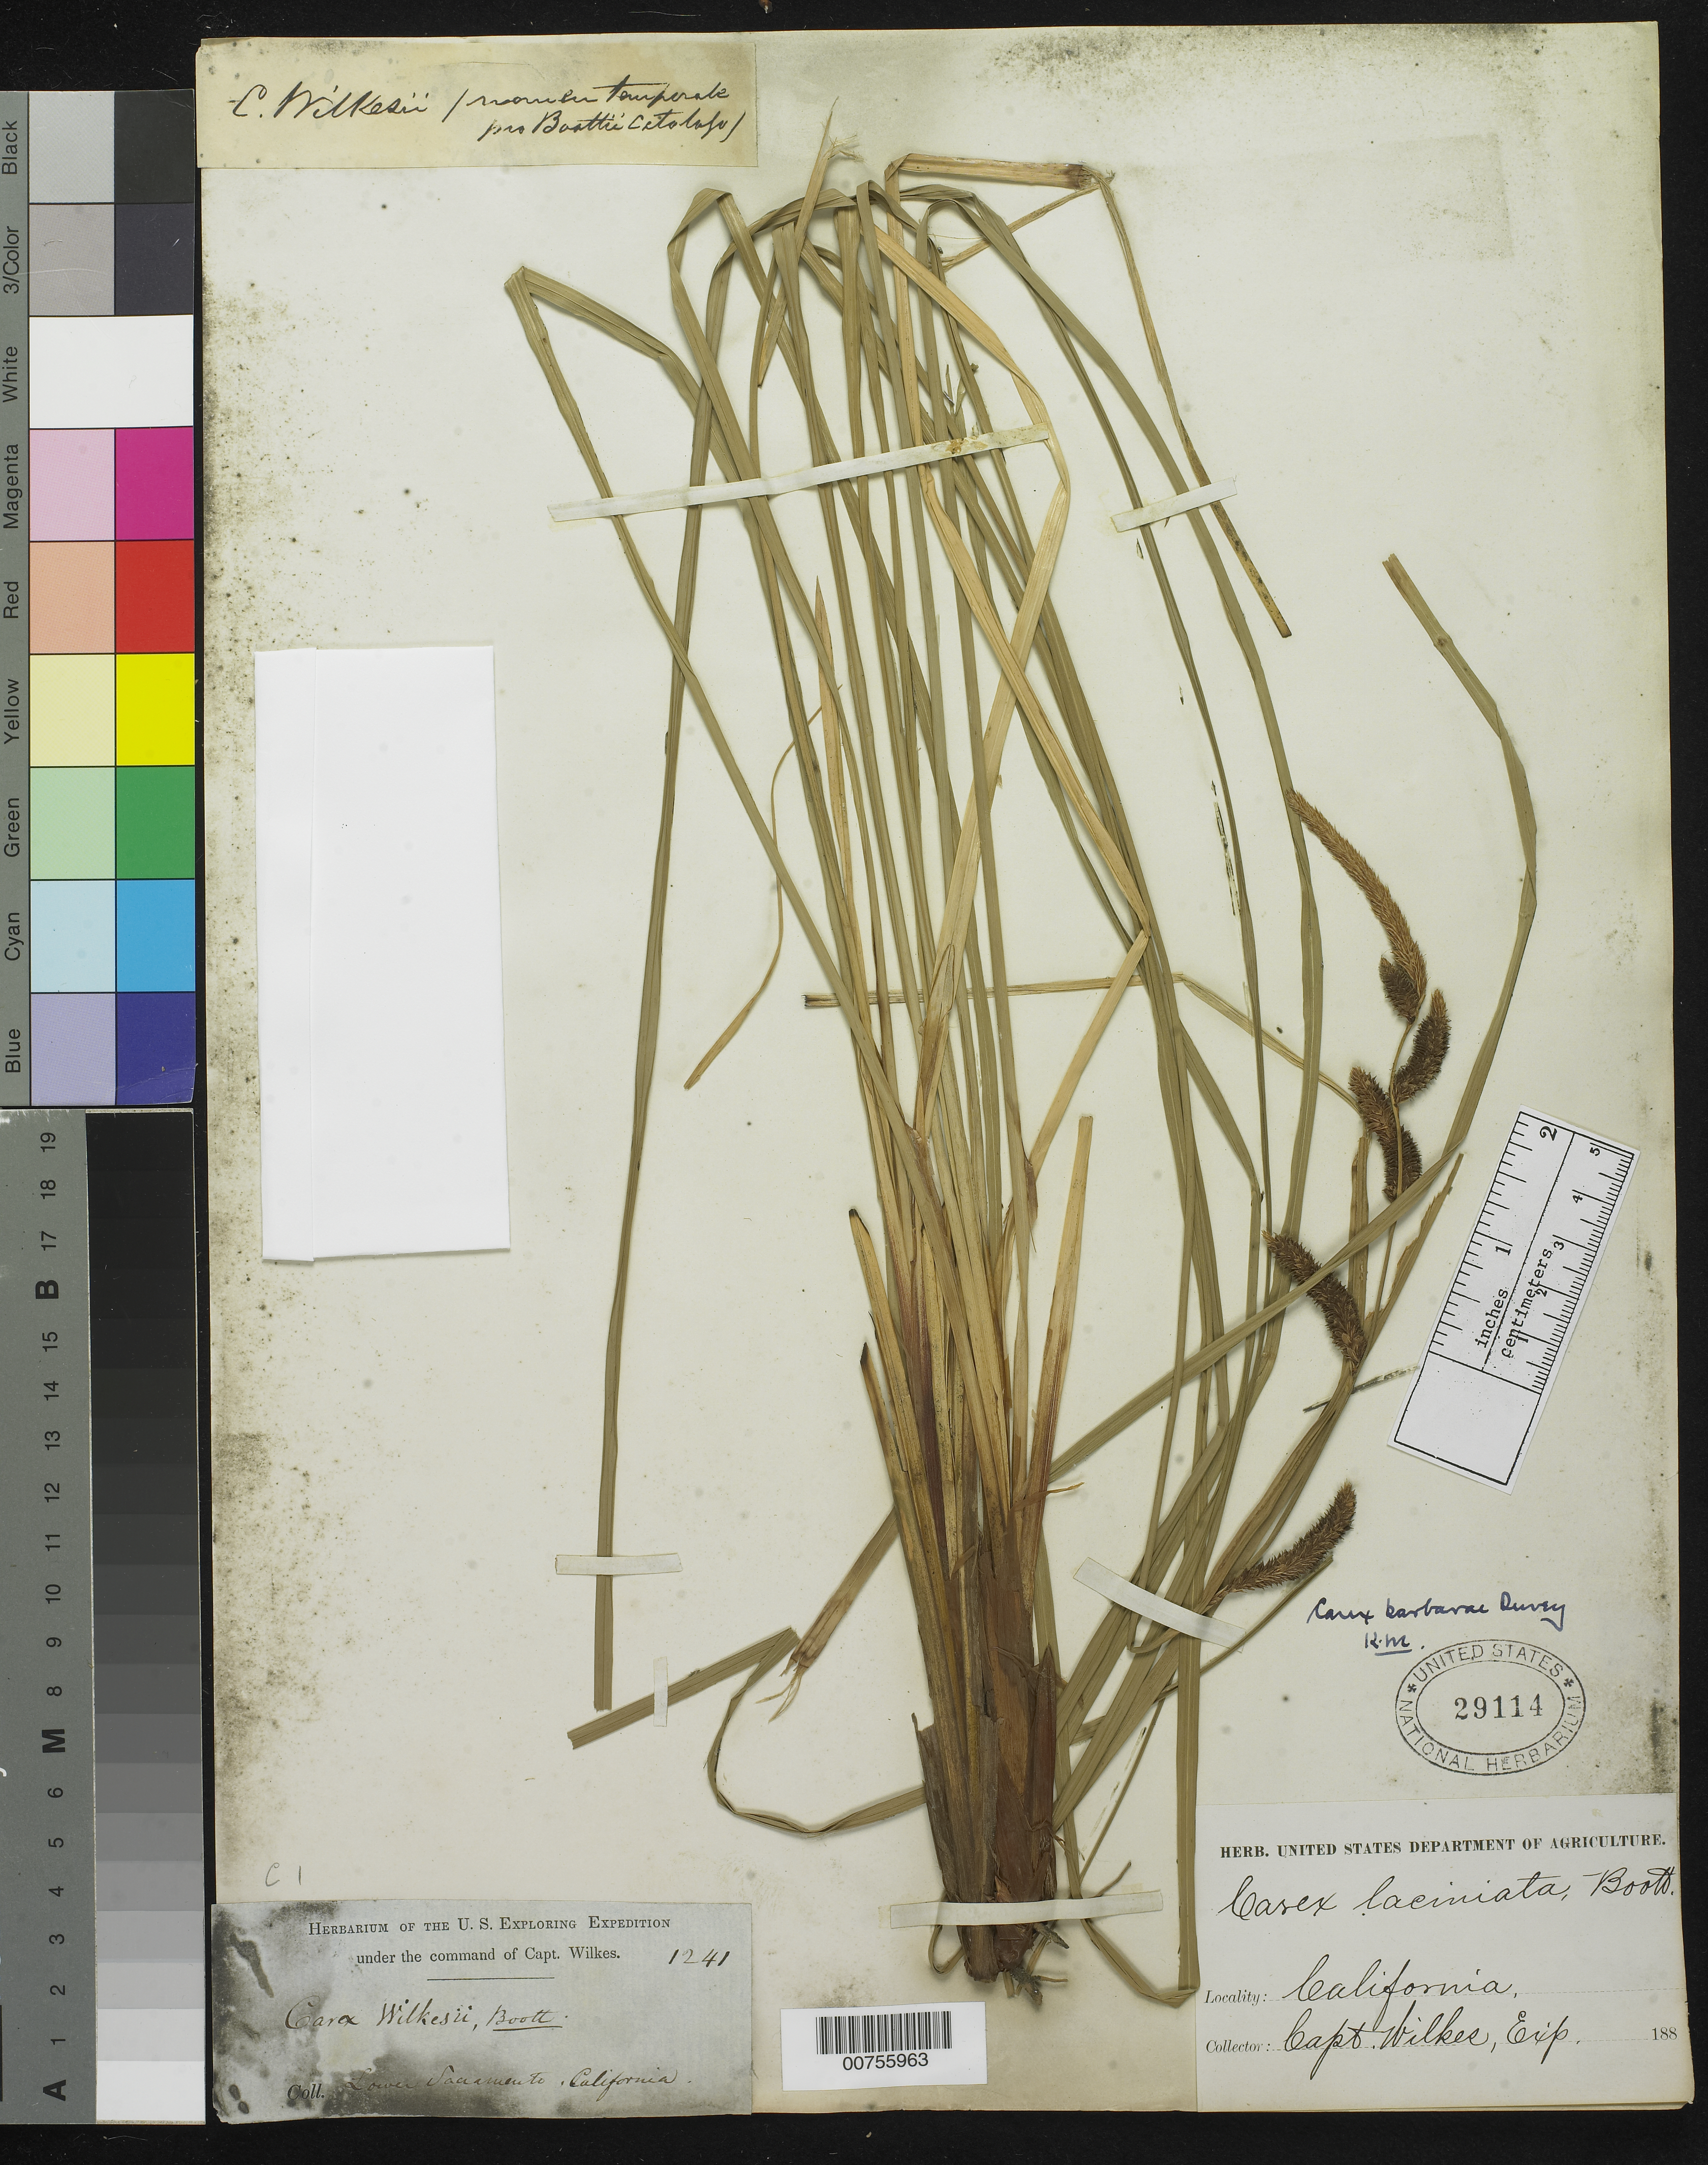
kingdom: Plantae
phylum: Tracheophyta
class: Liliopsida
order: Poales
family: Cyperaceae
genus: Carex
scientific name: Carex barbarae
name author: Dewey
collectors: Wilkes Explor. Exped.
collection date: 1838/1842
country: United States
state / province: California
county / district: Sacramento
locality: Lower Sacramento to California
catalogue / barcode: US 29114